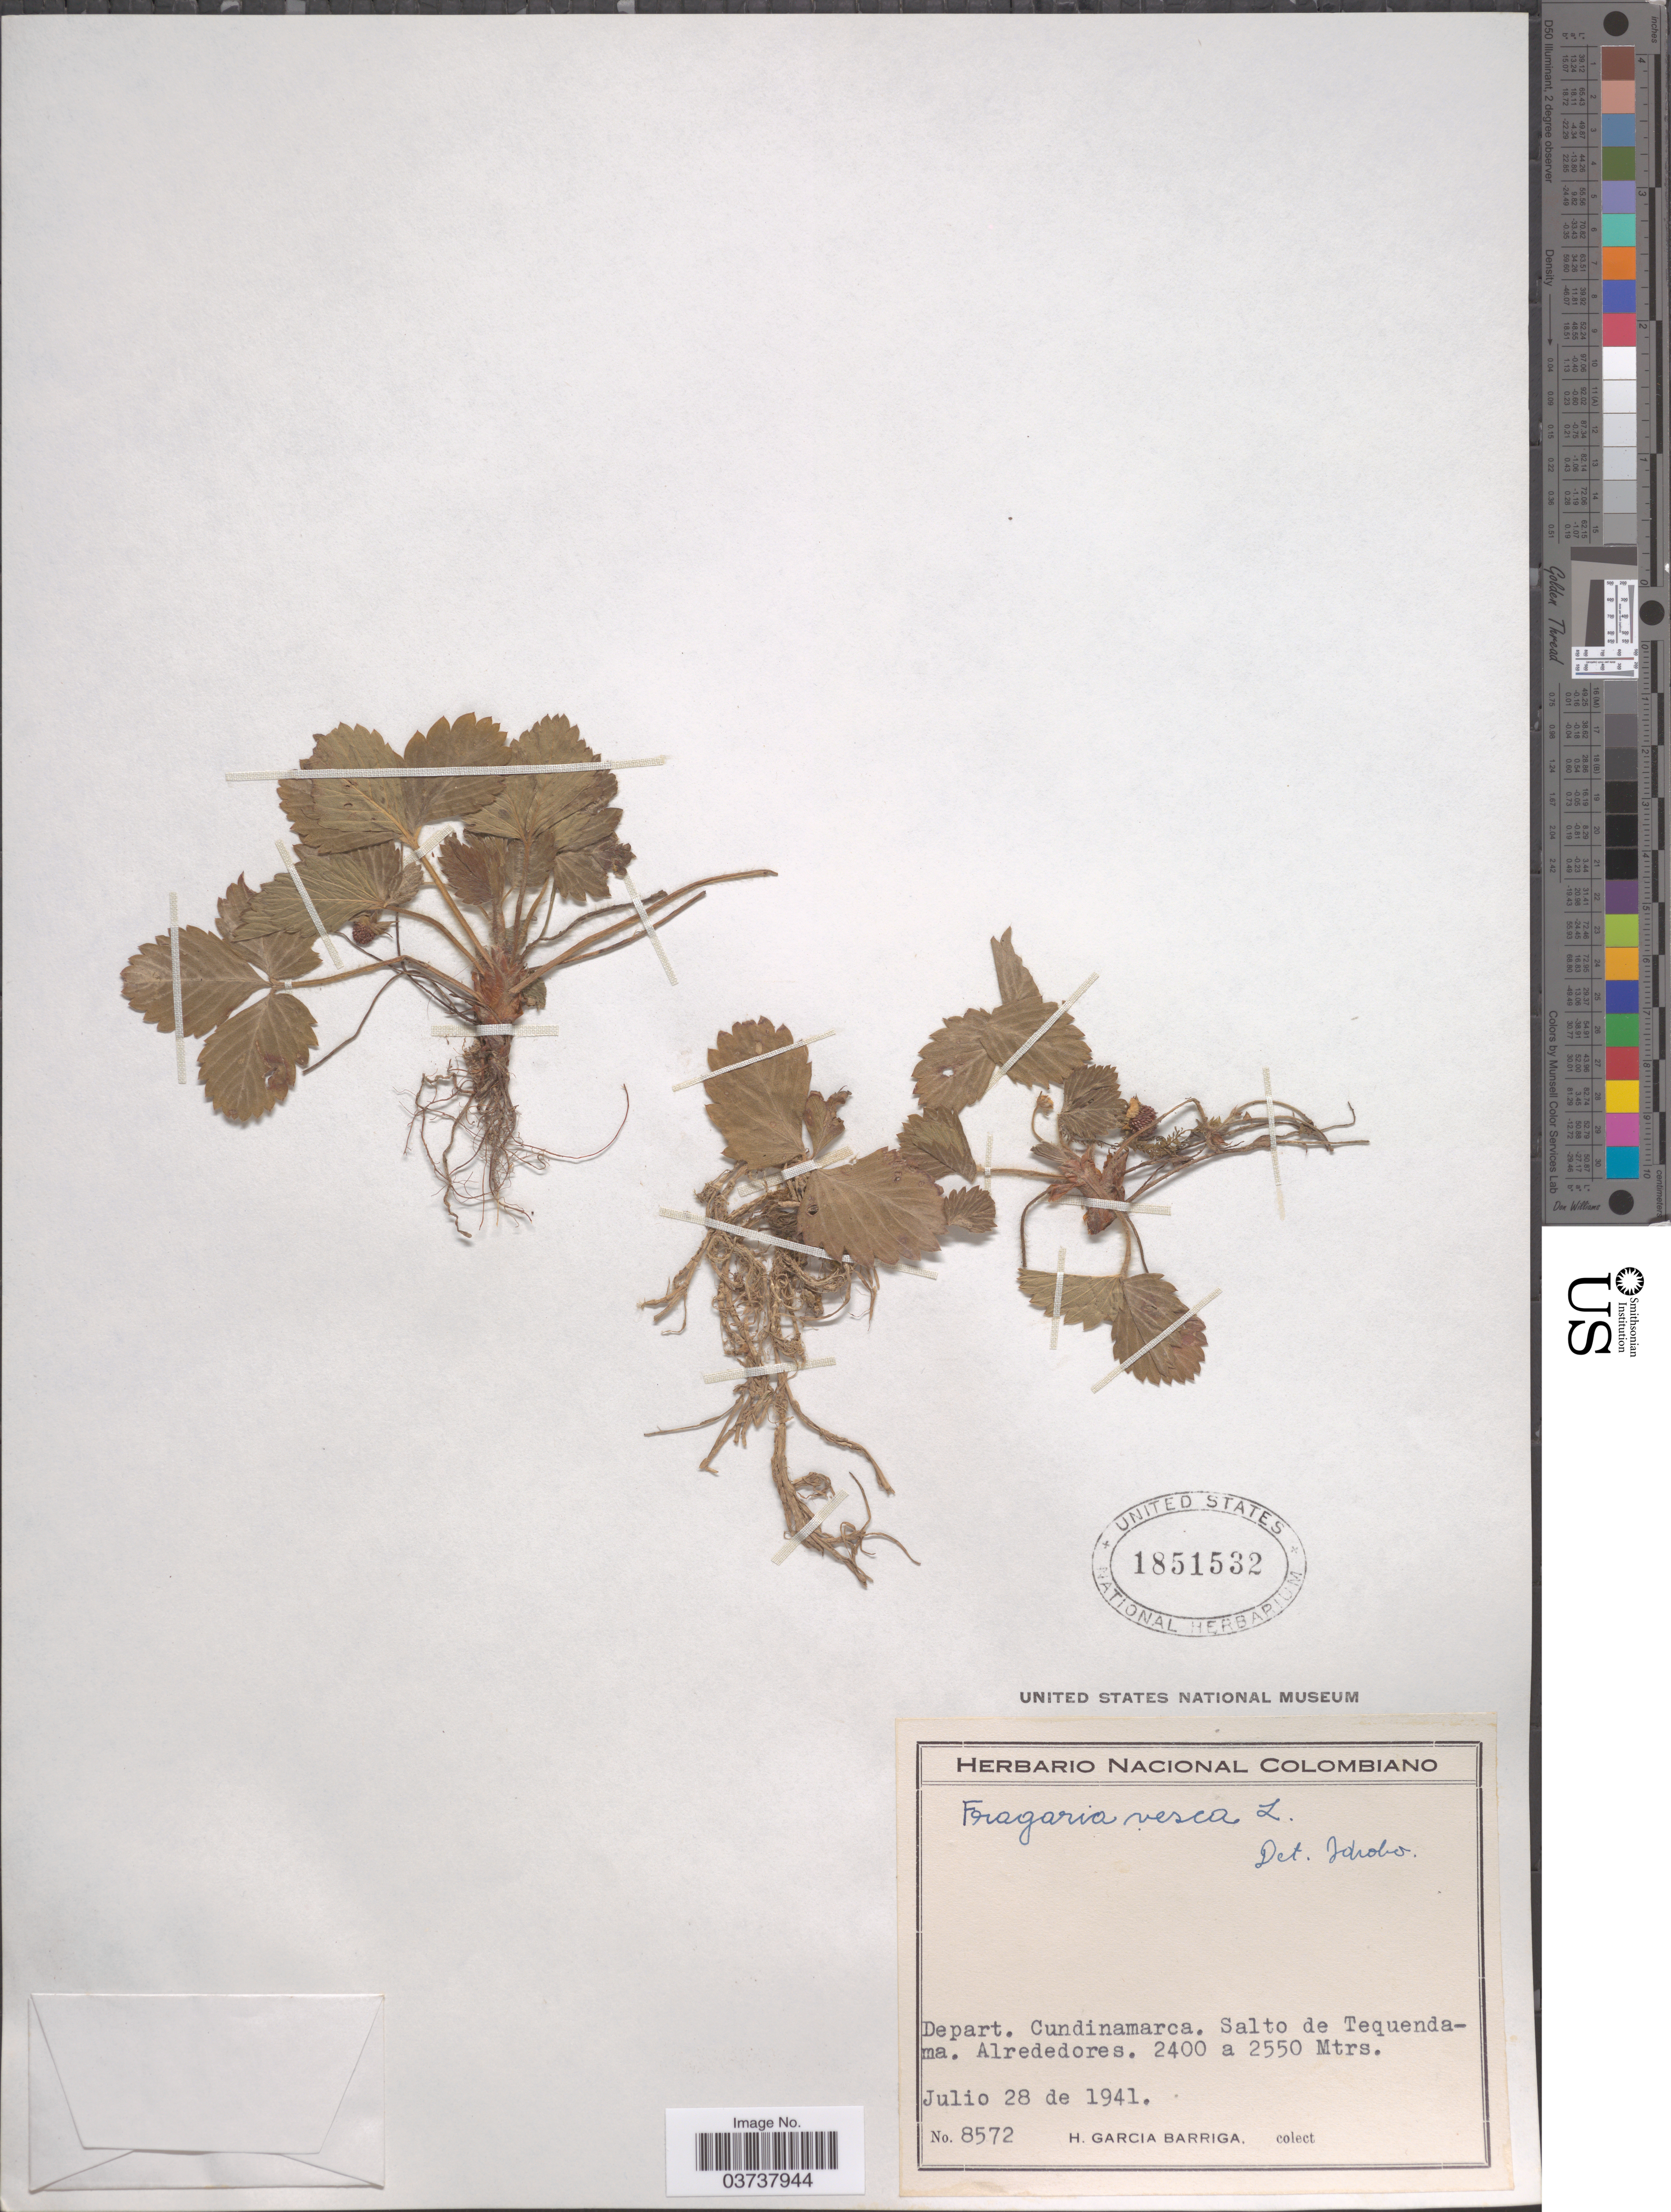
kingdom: Plantae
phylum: Tracheophyta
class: Magnoliopsida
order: Rosales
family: Rosaceae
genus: Fragaria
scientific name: Fragaria vesca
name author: L.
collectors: H. García Barriga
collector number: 8572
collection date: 1941-07-28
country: Colombia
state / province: Cundinamarca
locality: Depart. Cundinamarca. Salto de Tequendama.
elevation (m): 2400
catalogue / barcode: US 1851532